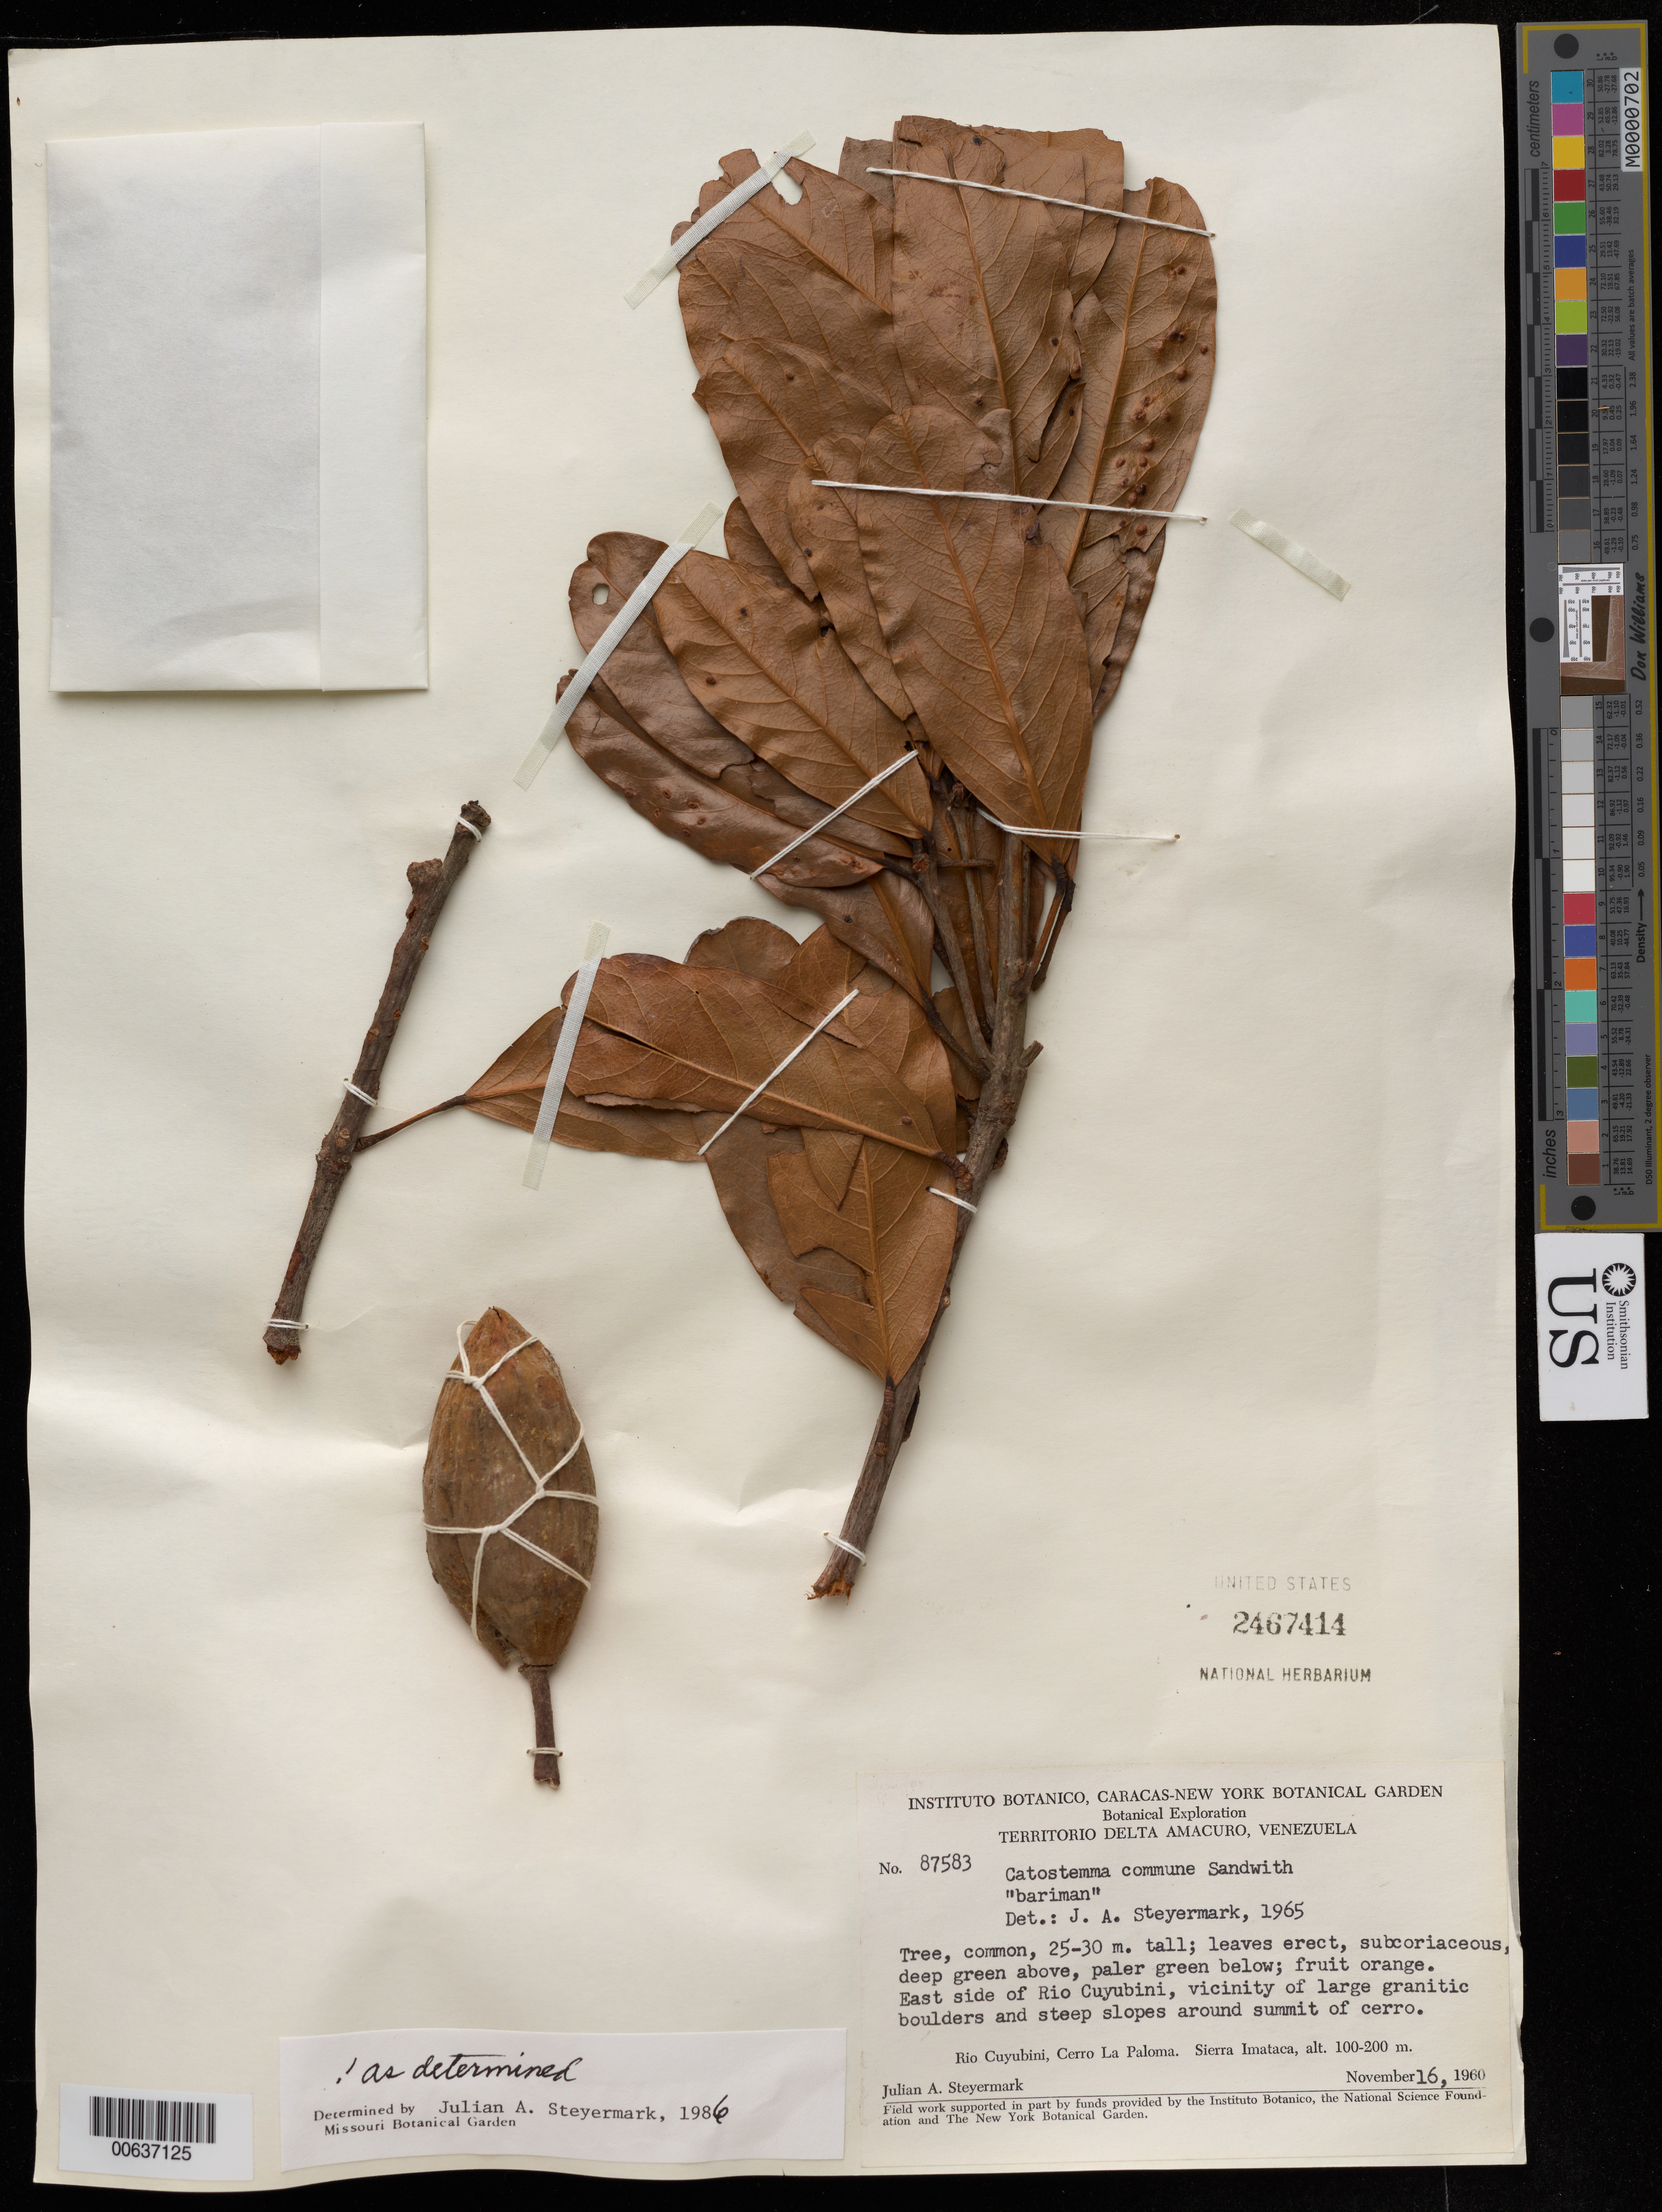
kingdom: Plantae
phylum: Tracheophyta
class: Magnoliopsida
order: Malvales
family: Malvaceae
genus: Catostemma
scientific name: Catostemma commune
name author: Sandwith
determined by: Steyermark, Julian A., (VEN)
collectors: J. Steyermark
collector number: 87583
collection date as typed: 16-Nov-60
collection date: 1960-11-16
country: Venezuela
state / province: Delta Amacuro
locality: Río Cuyubini, E side; Cerro La Paloma, Sierra Imataca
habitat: Vic of large granitic boulders and steep slopes around summit of cerro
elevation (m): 100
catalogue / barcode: US 2467414